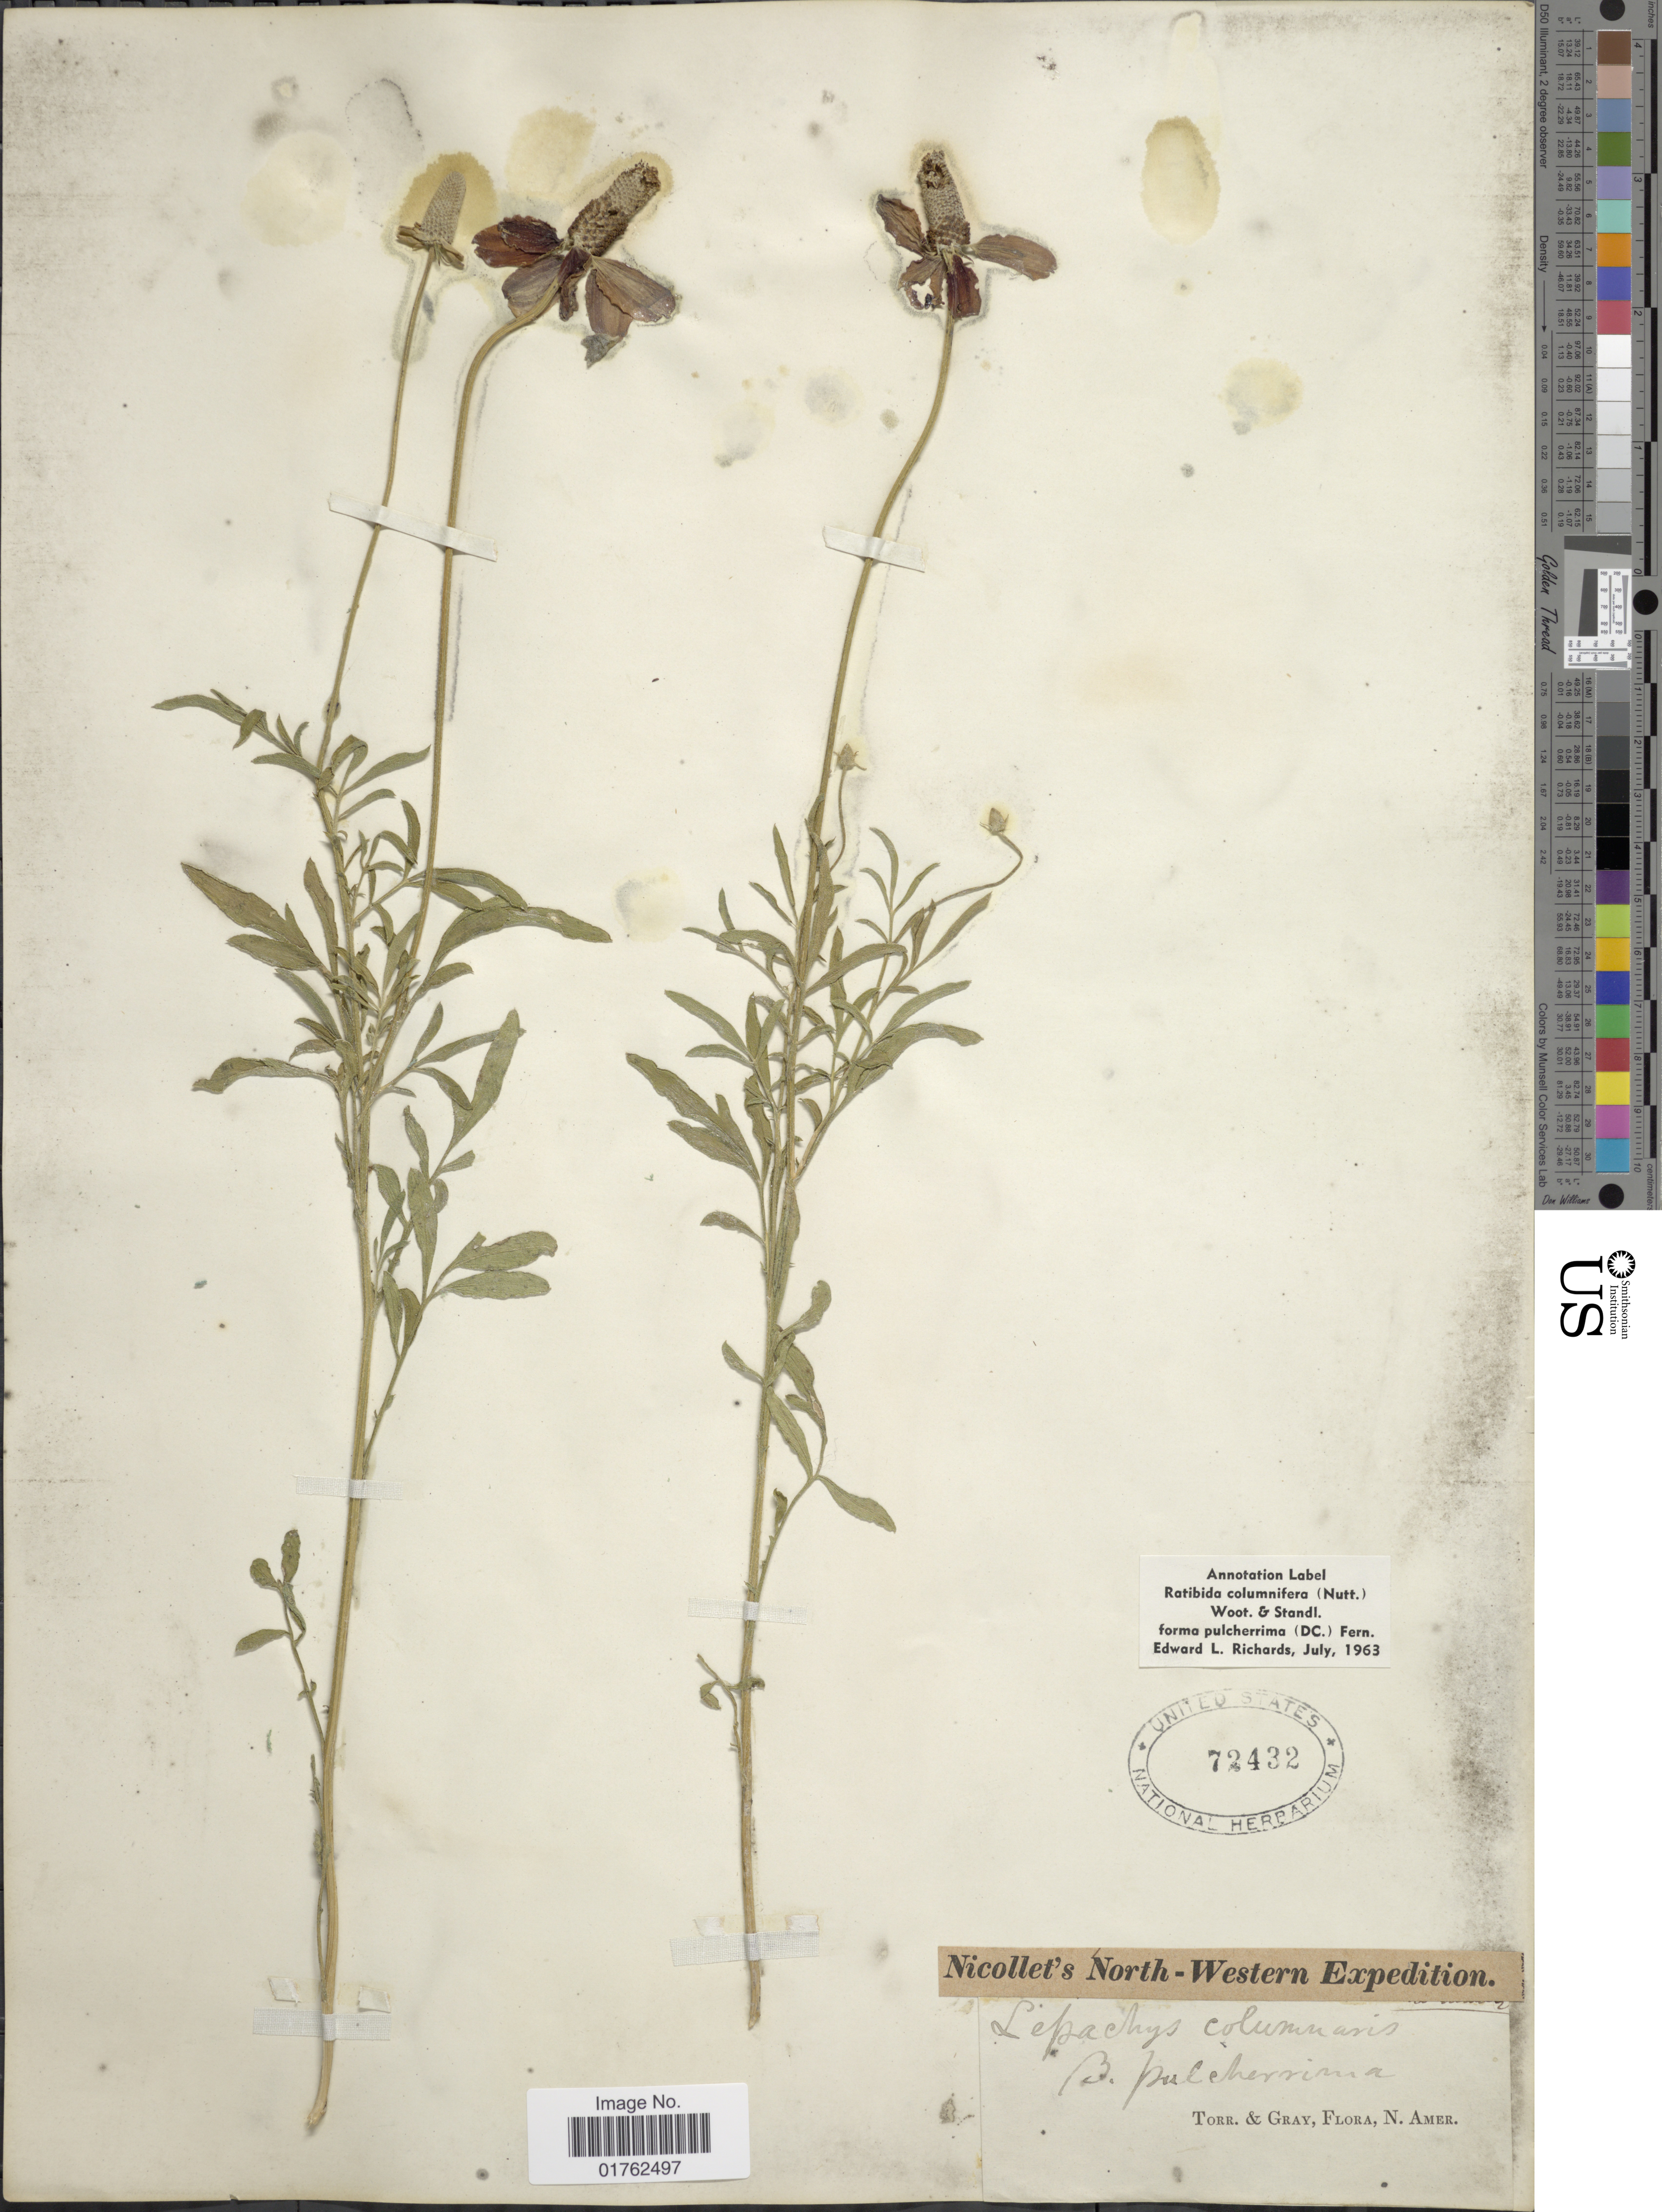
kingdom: Plantae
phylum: Tracheophyta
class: Magnoliopsida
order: Asterales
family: Asteraceae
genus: Ratibida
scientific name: Ratibida columnaris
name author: (Pursh) D. Don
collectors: Torr & -- Gray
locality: N. Amer. North Western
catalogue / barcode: US 72432